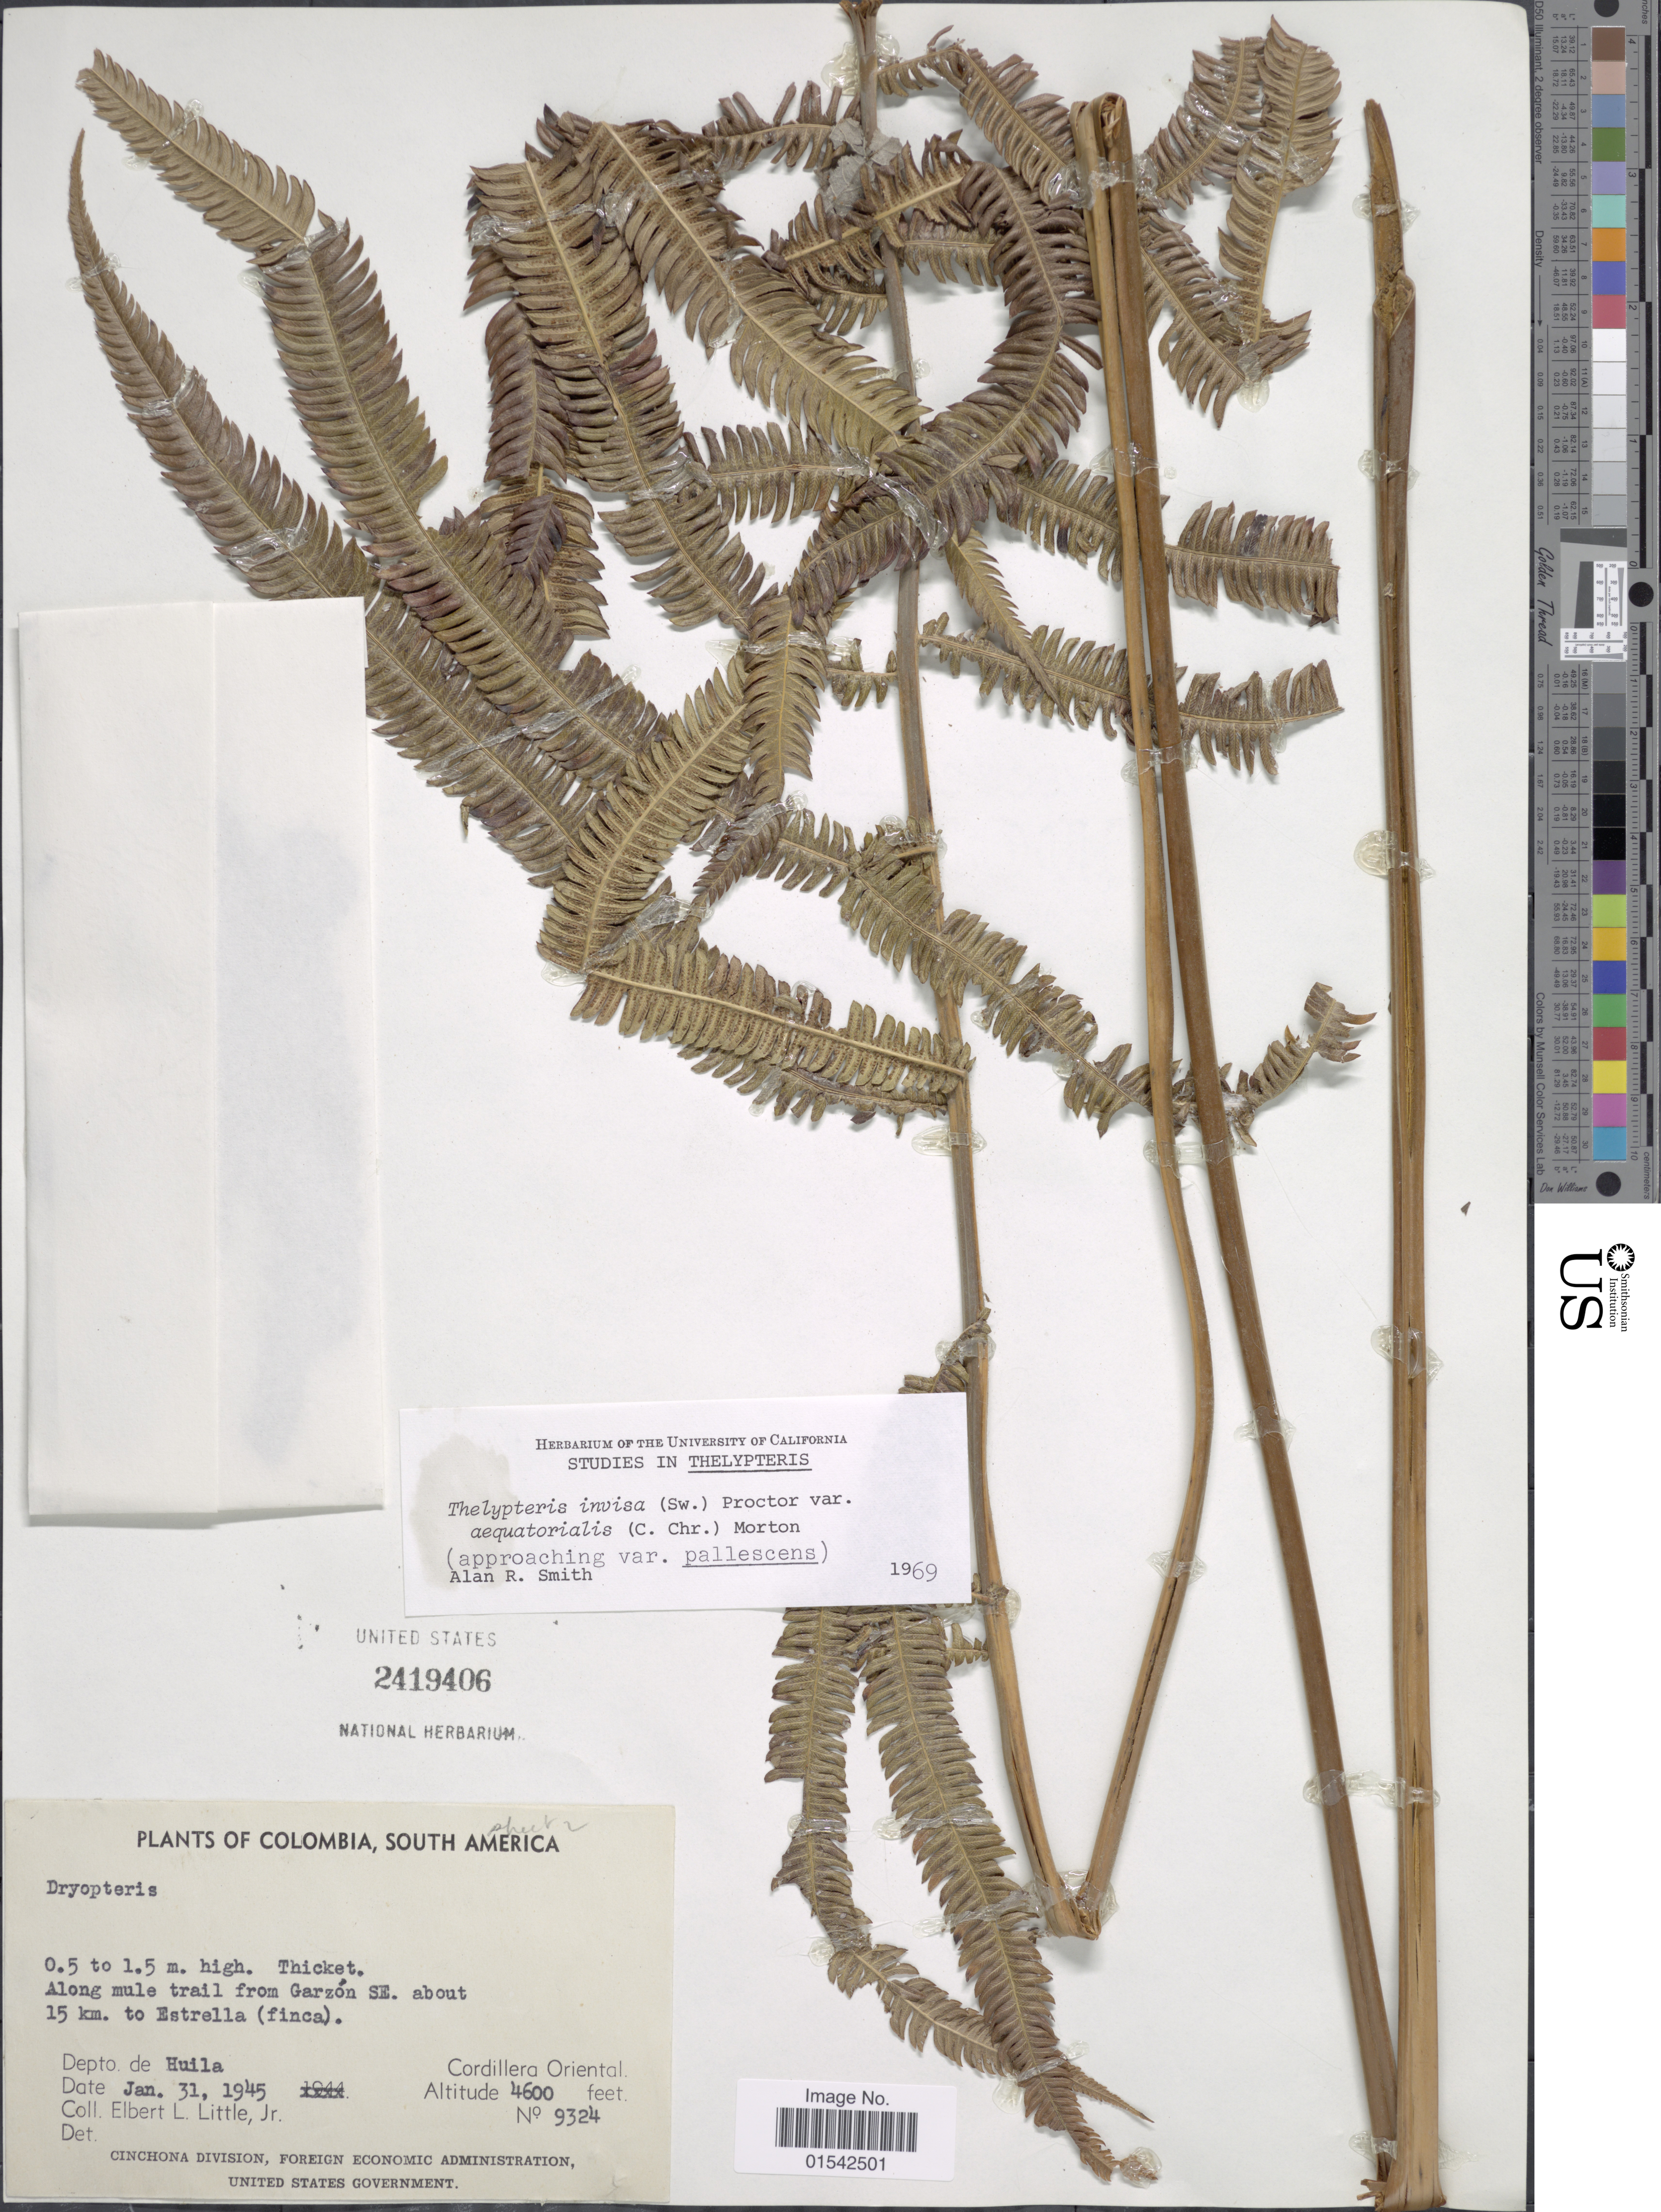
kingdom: Plantae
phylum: Tracheophyta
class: Polypodiopsida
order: Polypodiales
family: Thelypteridaceae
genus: Cyclosorus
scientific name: Cyclosorus grandis (A.R. Sm.) comb. nov., ined 2015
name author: (A.R. Sm.)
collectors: E. L. Little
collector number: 9324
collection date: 1945-01-31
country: Colombia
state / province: Huila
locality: Along mule trail from Garzón SE. about 15 km. to Estrella (finca), Cordillera Oriental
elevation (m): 1402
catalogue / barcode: US 2419406